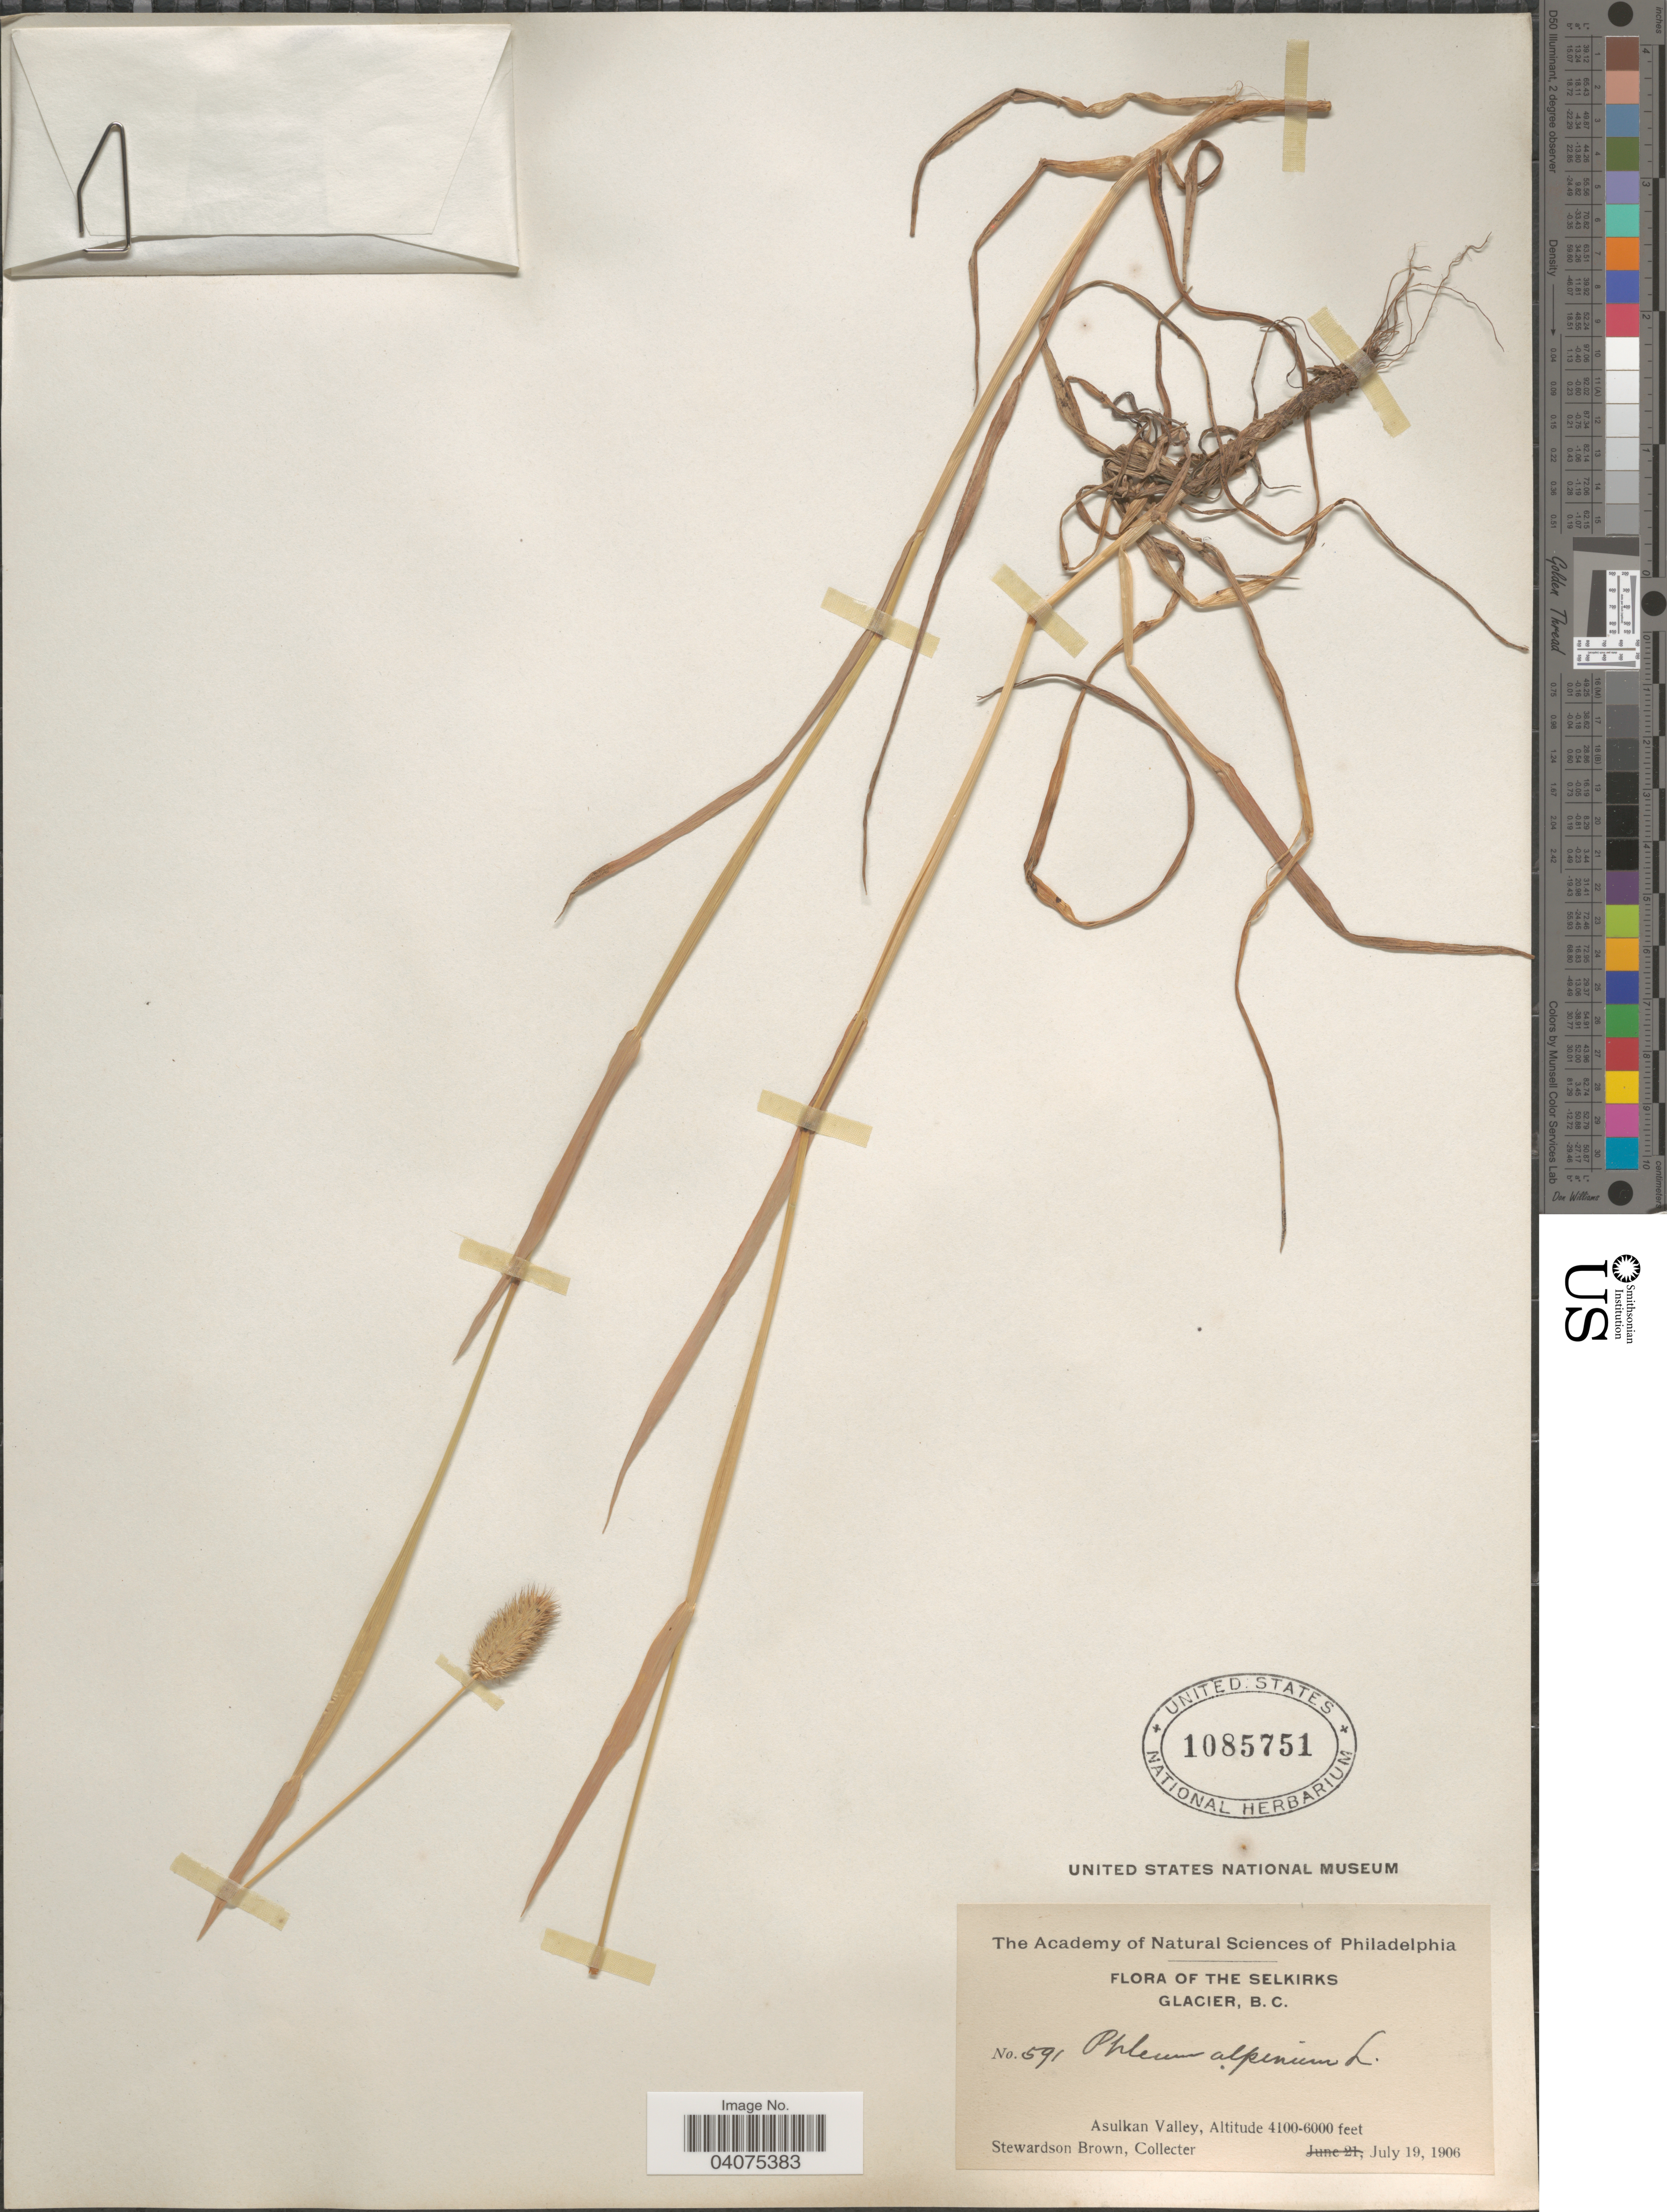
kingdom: Plantae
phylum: Tracheophyta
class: Liliopsida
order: Poales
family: Poaceae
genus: Phleum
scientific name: Phleum alpinum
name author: L.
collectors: S. Brown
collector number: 591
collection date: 1906-07-19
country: Canada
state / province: British Columbia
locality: Selkirks Glacier. Asulkan Valley.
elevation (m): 1250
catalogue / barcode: US 1085751